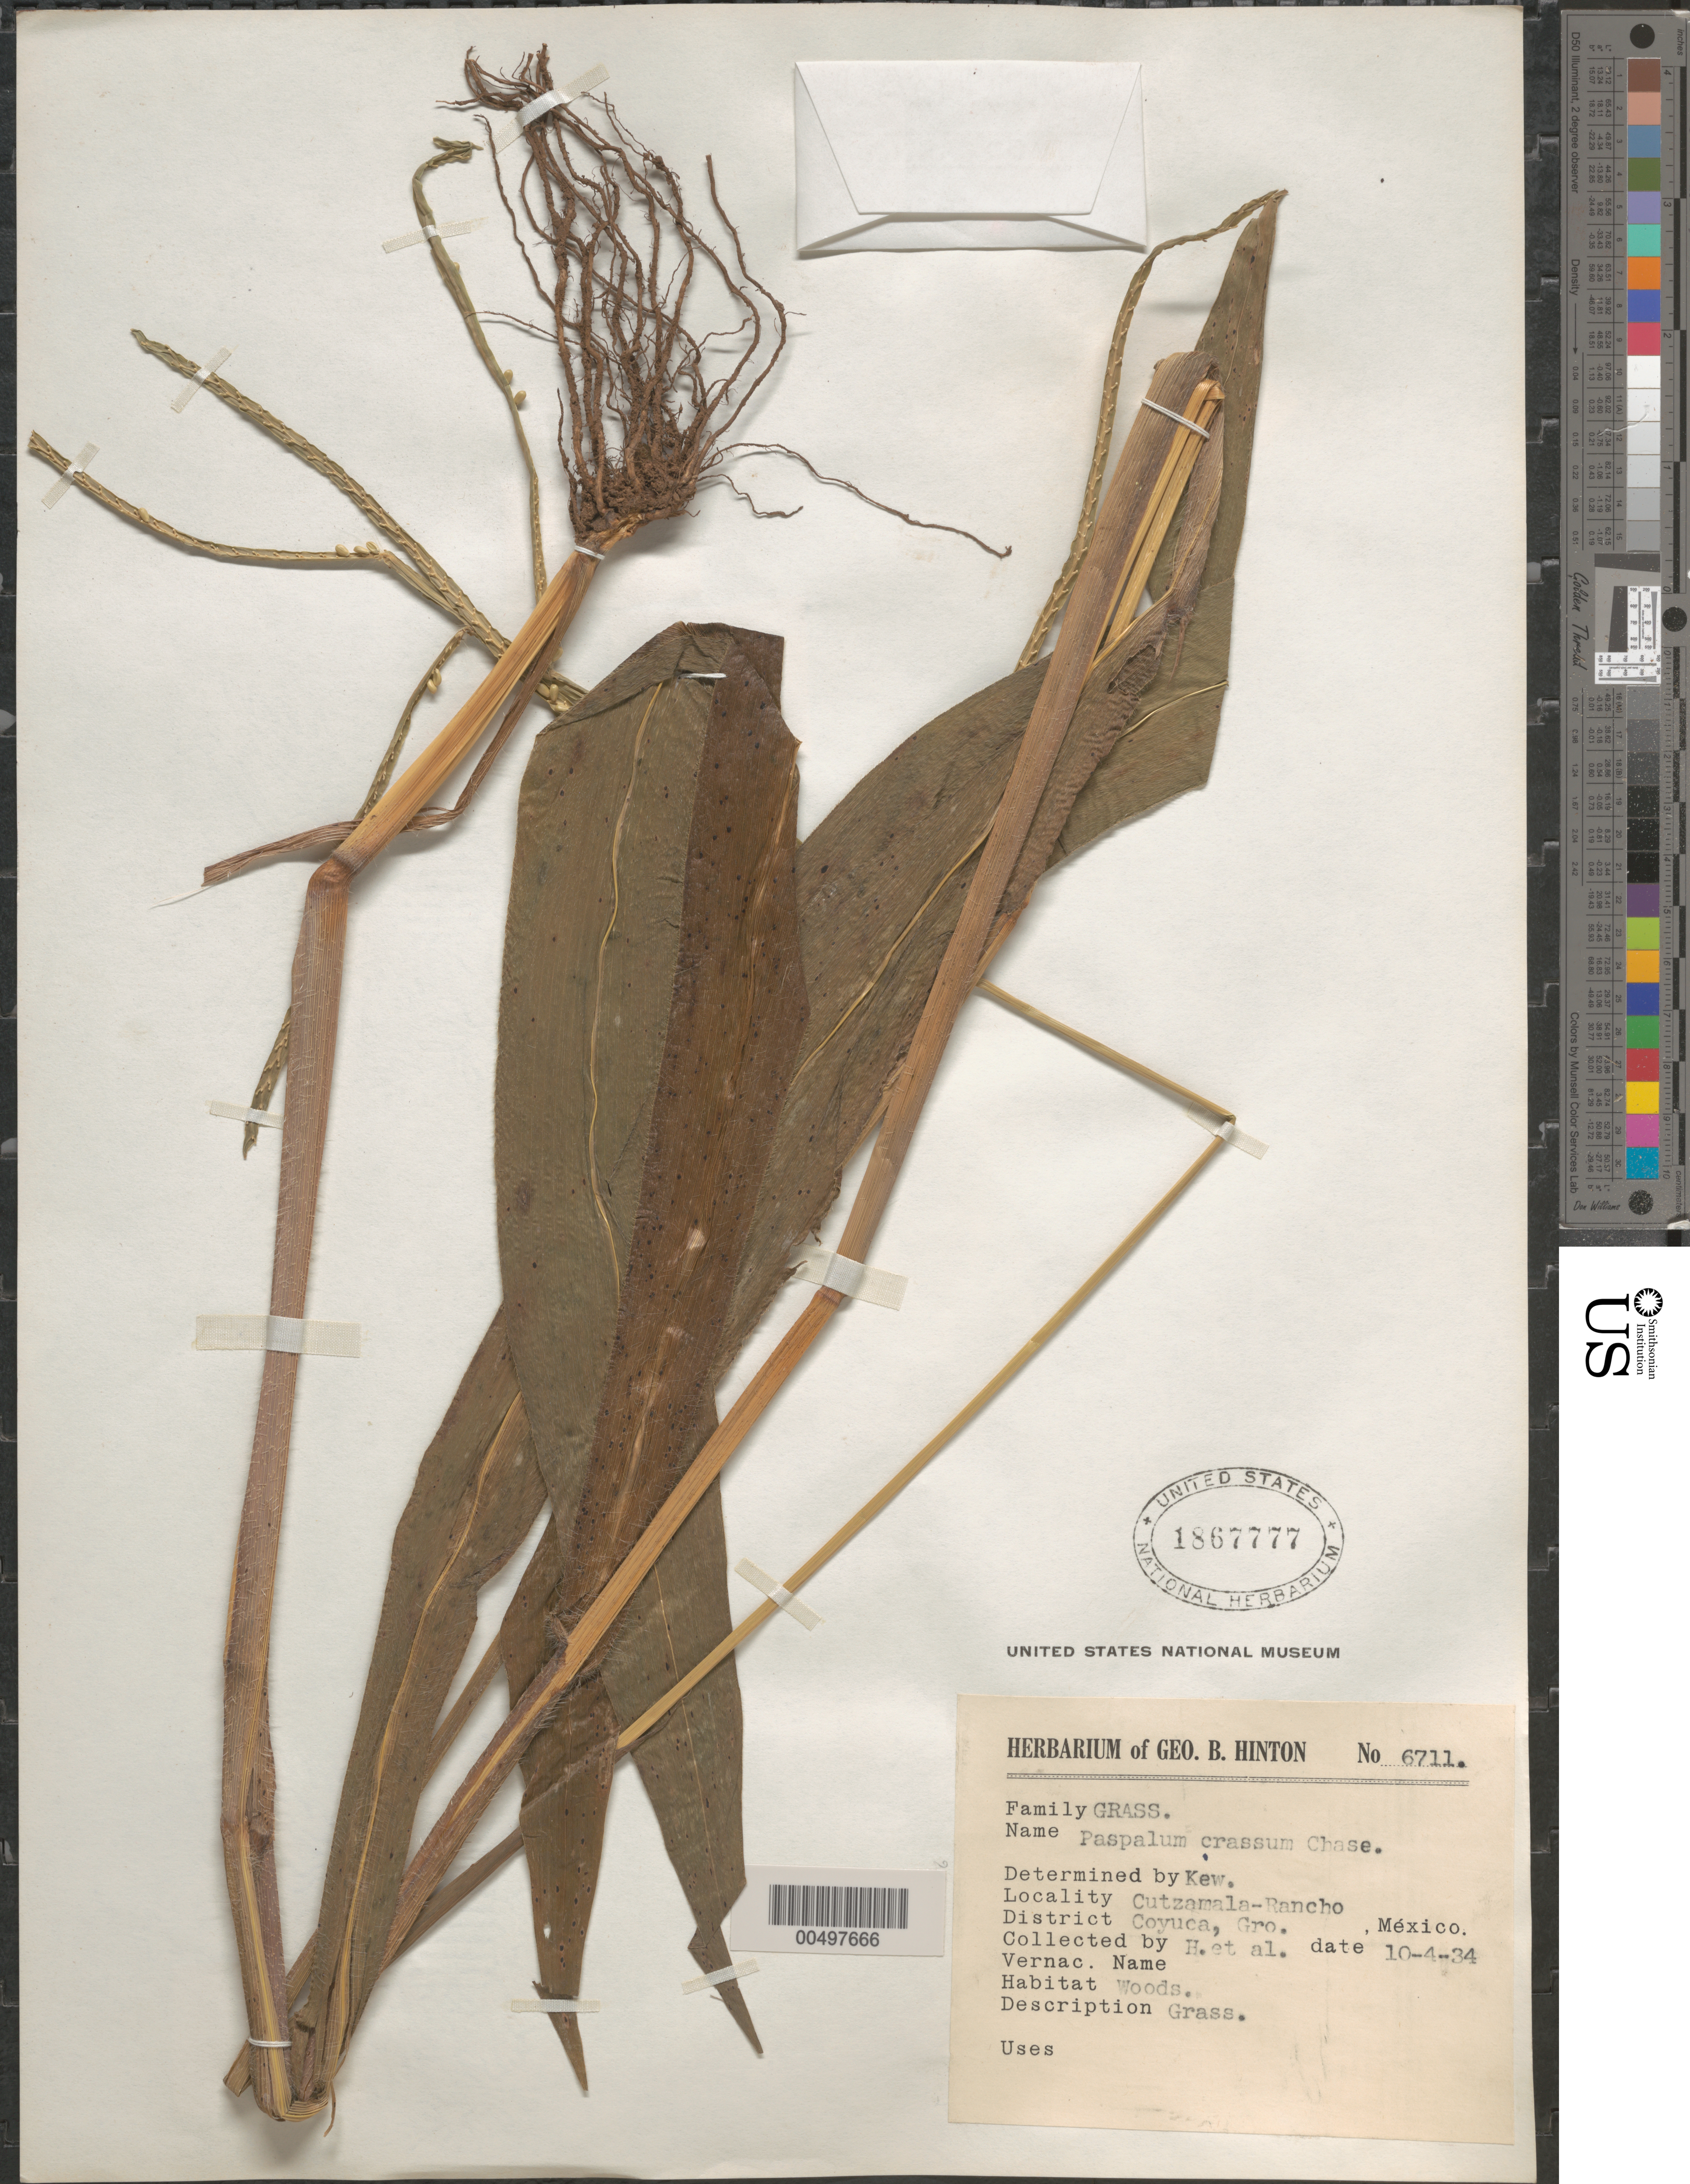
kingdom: Plantae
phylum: Tracheophyta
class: Liliopsida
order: Poales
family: Poaceae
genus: Paspalum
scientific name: Paspalum crassum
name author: Chase in Hitchc.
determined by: Kew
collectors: G. B. Hinton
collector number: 6711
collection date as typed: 10 Apr 1934 to 4 Oct 1934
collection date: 1934-04-10/1934-10-04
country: Mexico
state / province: Guerrero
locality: Cutzamala - Rancho, Coyuca Dist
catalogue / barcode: US 1867777